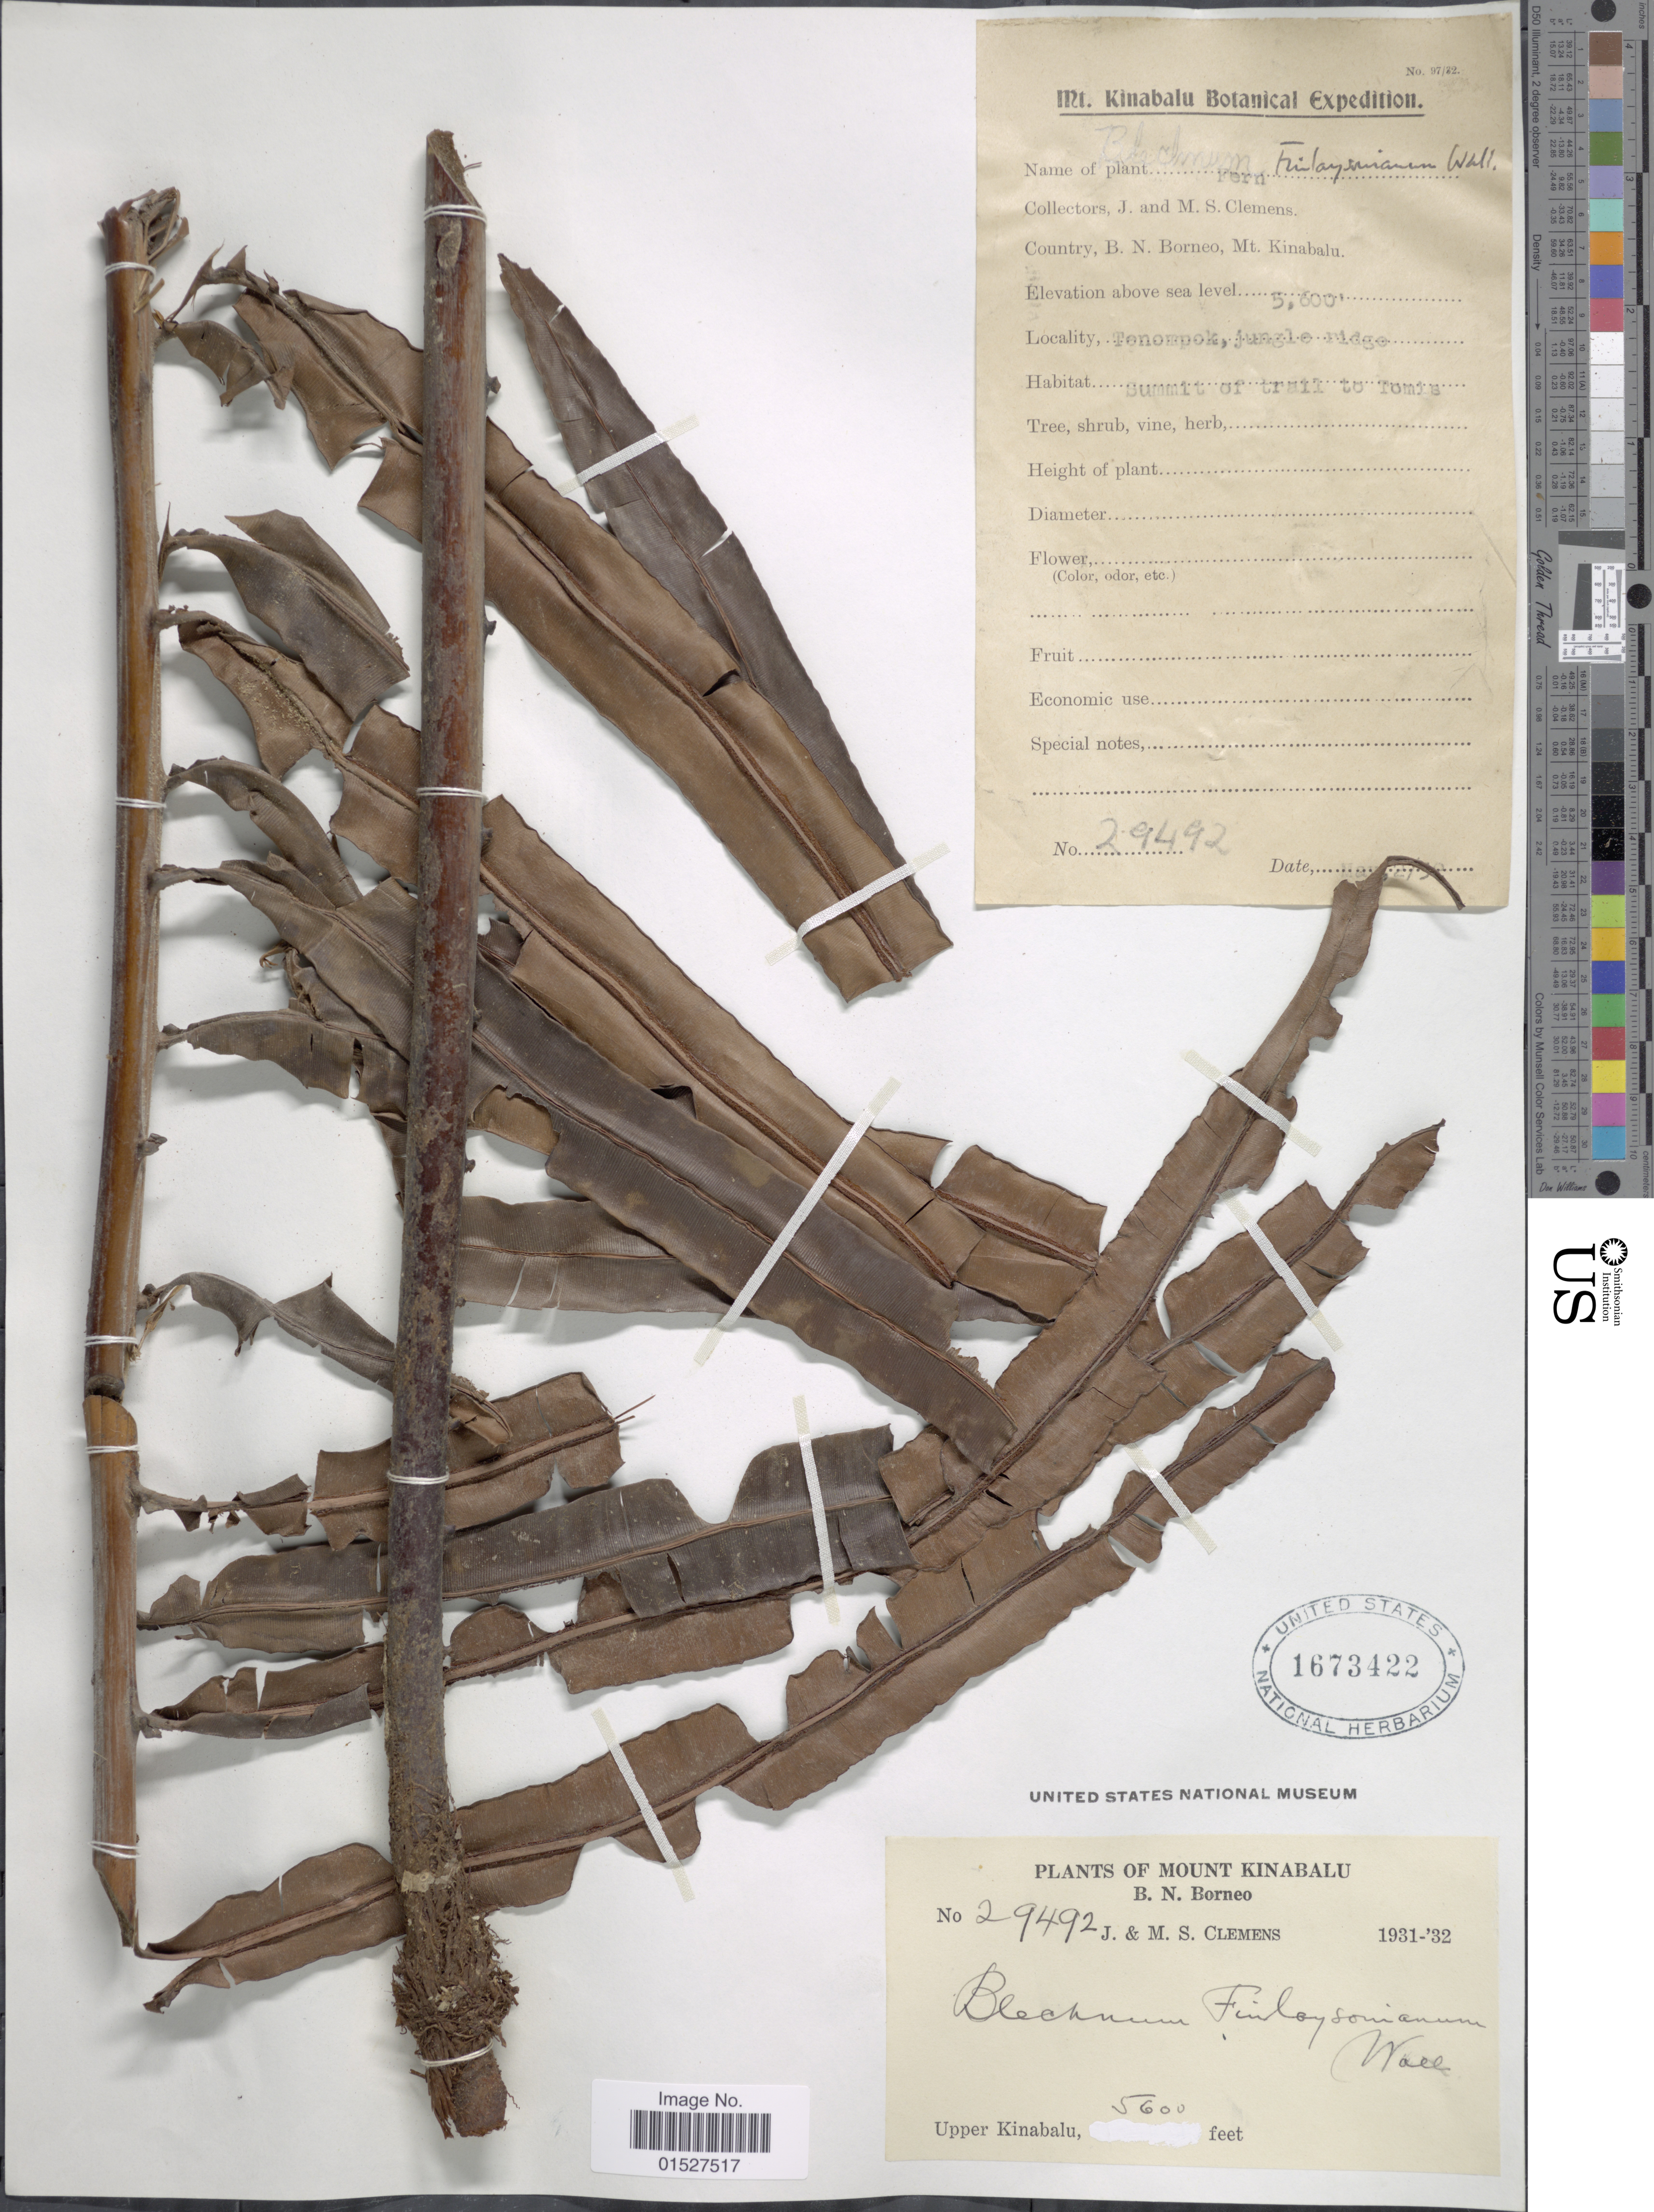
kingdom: Plantae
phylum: Tracheophyta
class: Polypodiopsida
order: Polypodiales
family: Blechnaceae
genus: Blechnum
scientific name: Blechnum finlaysonianum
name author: Wall.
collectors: J. Clemens & M. S. Clemens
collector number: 29492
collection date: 1932-05-27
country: Malaysia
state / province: Sabah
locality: B. N. Borneo, Mt. Kinabalu. Upper Kinabalu.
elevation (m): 1707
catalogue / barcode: US 1673422